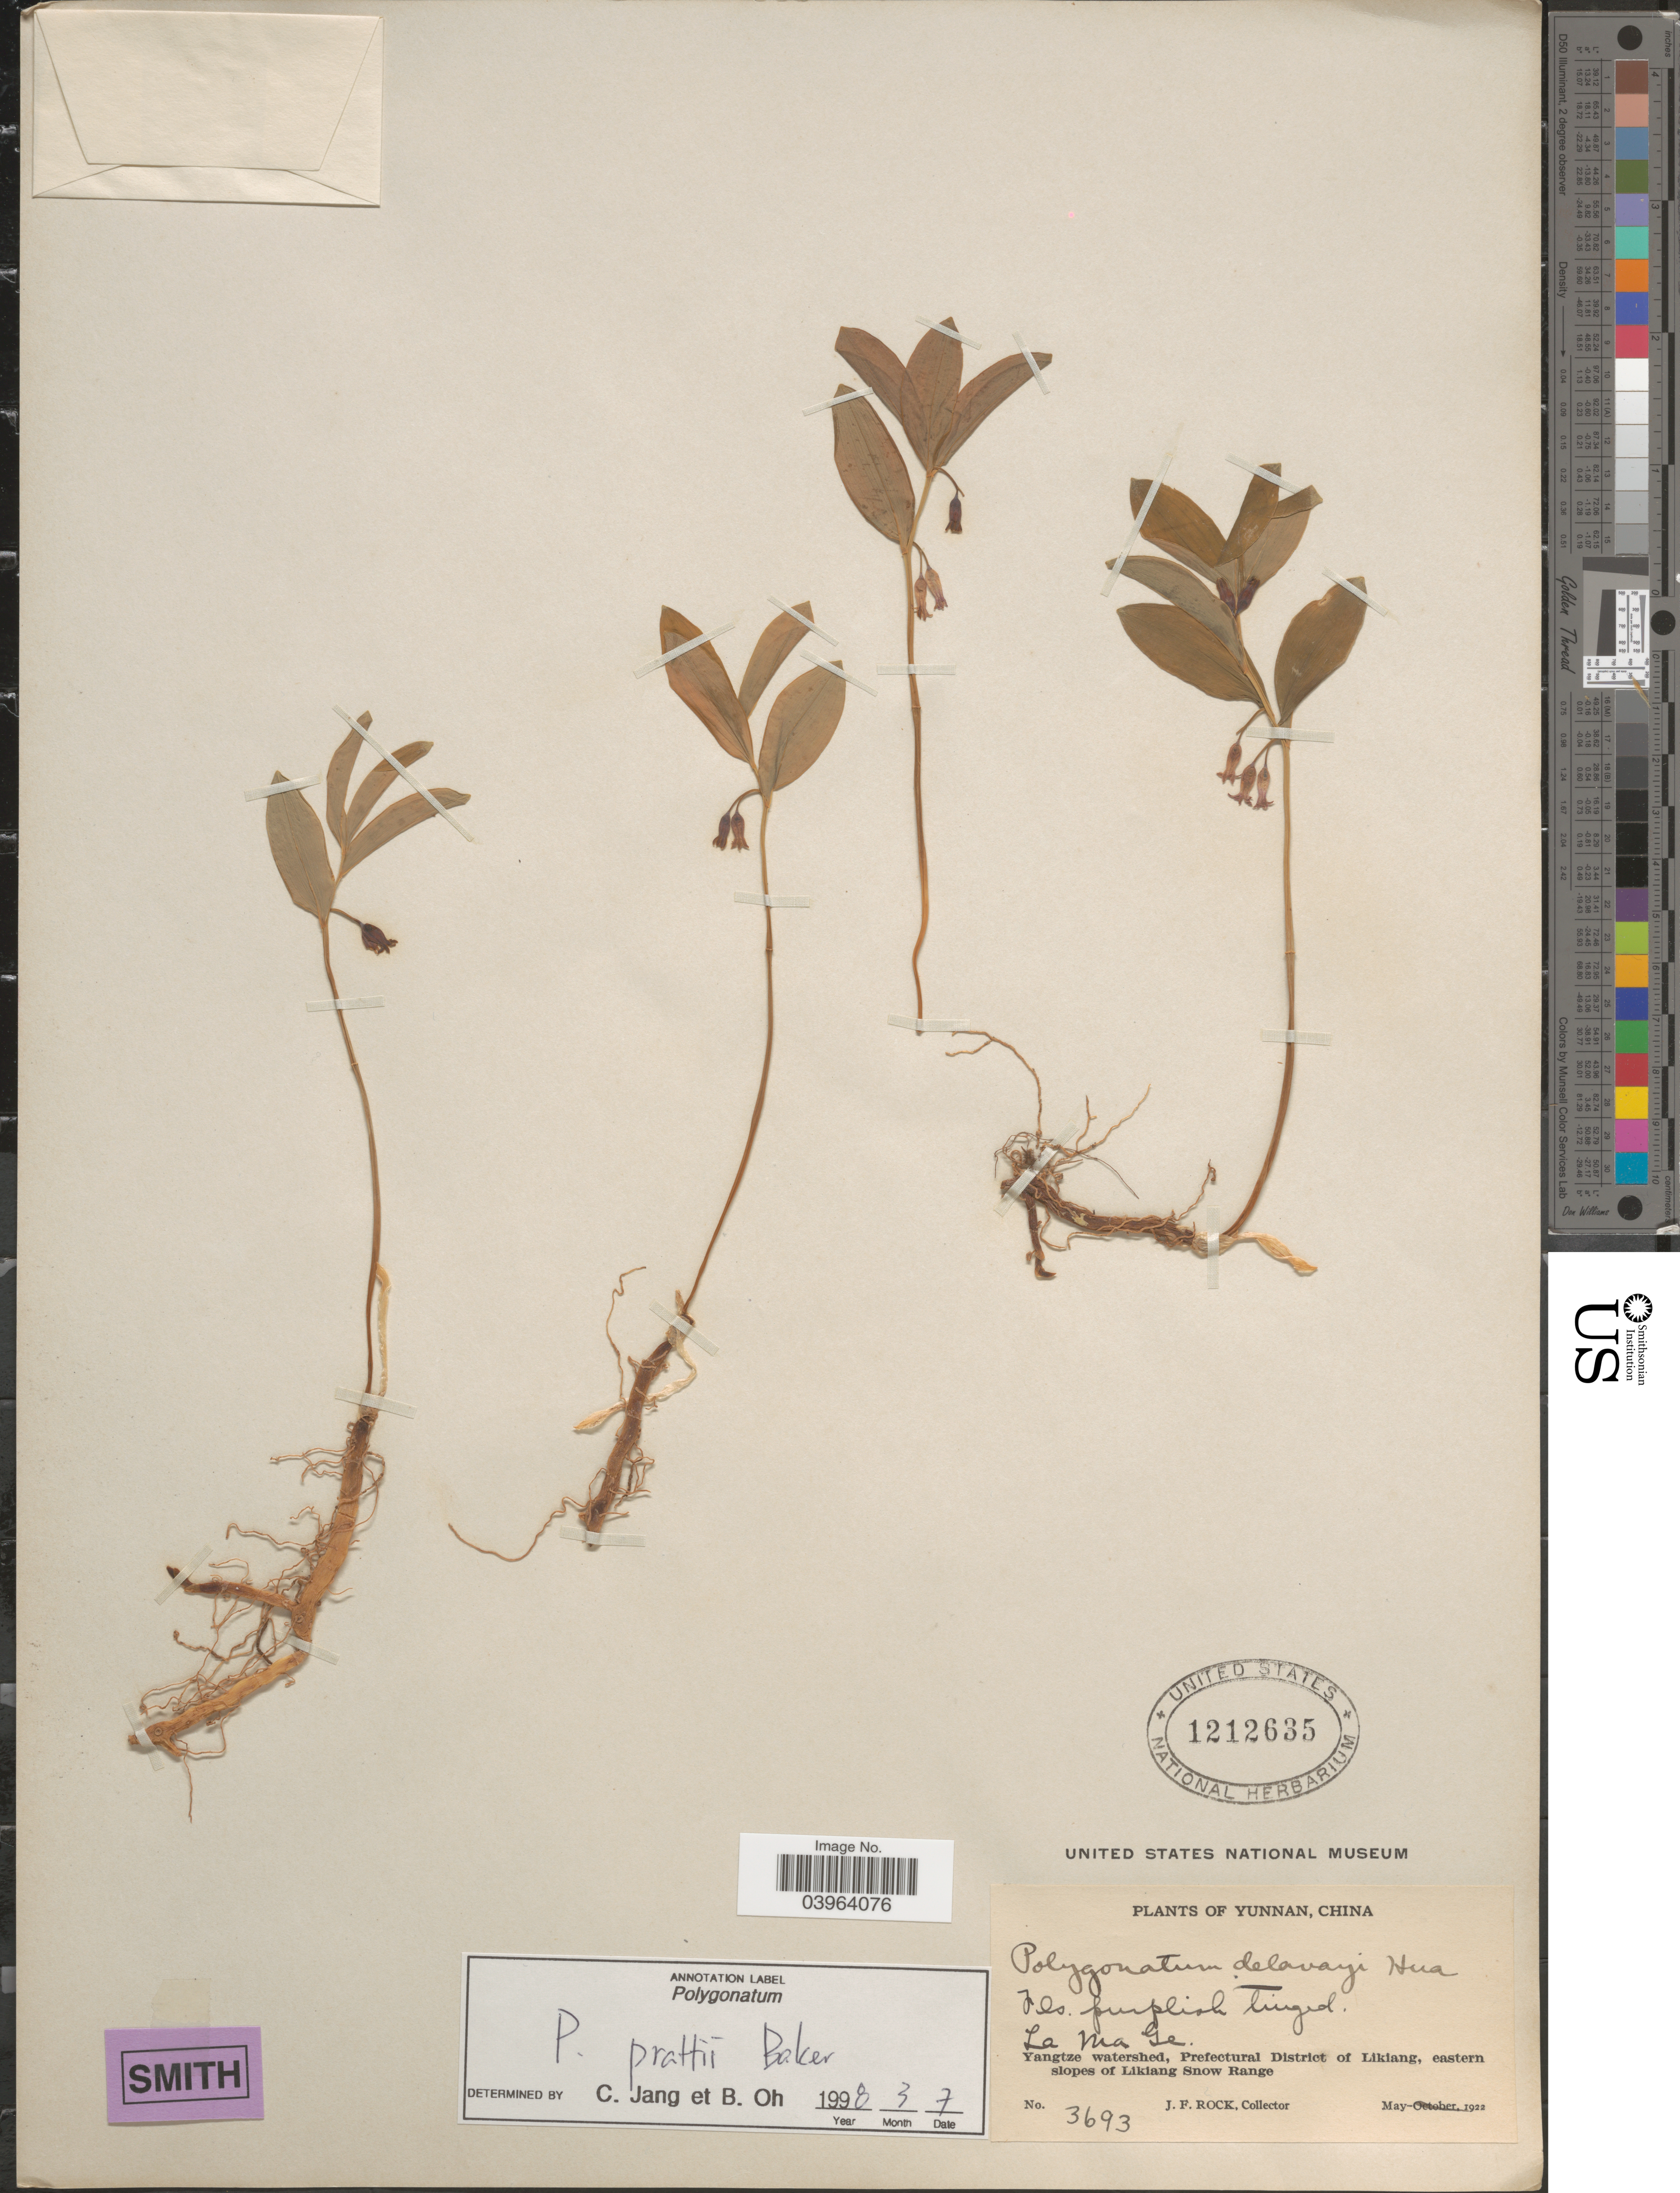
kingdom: Plantae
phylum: Tracheophyta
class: Liliopsida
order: Asparagales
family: Asparagaceae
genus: Polygonatum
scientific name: Polygonatum prattii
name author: Baker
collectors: J. Rock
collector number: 3693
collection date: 1922-05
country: China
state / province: Yunnan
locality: La Ma Ge. Yangtze watershed, Prefectural District of Likiang, eastern slopes of Likiang Snow Range.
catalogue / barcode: US 1212635